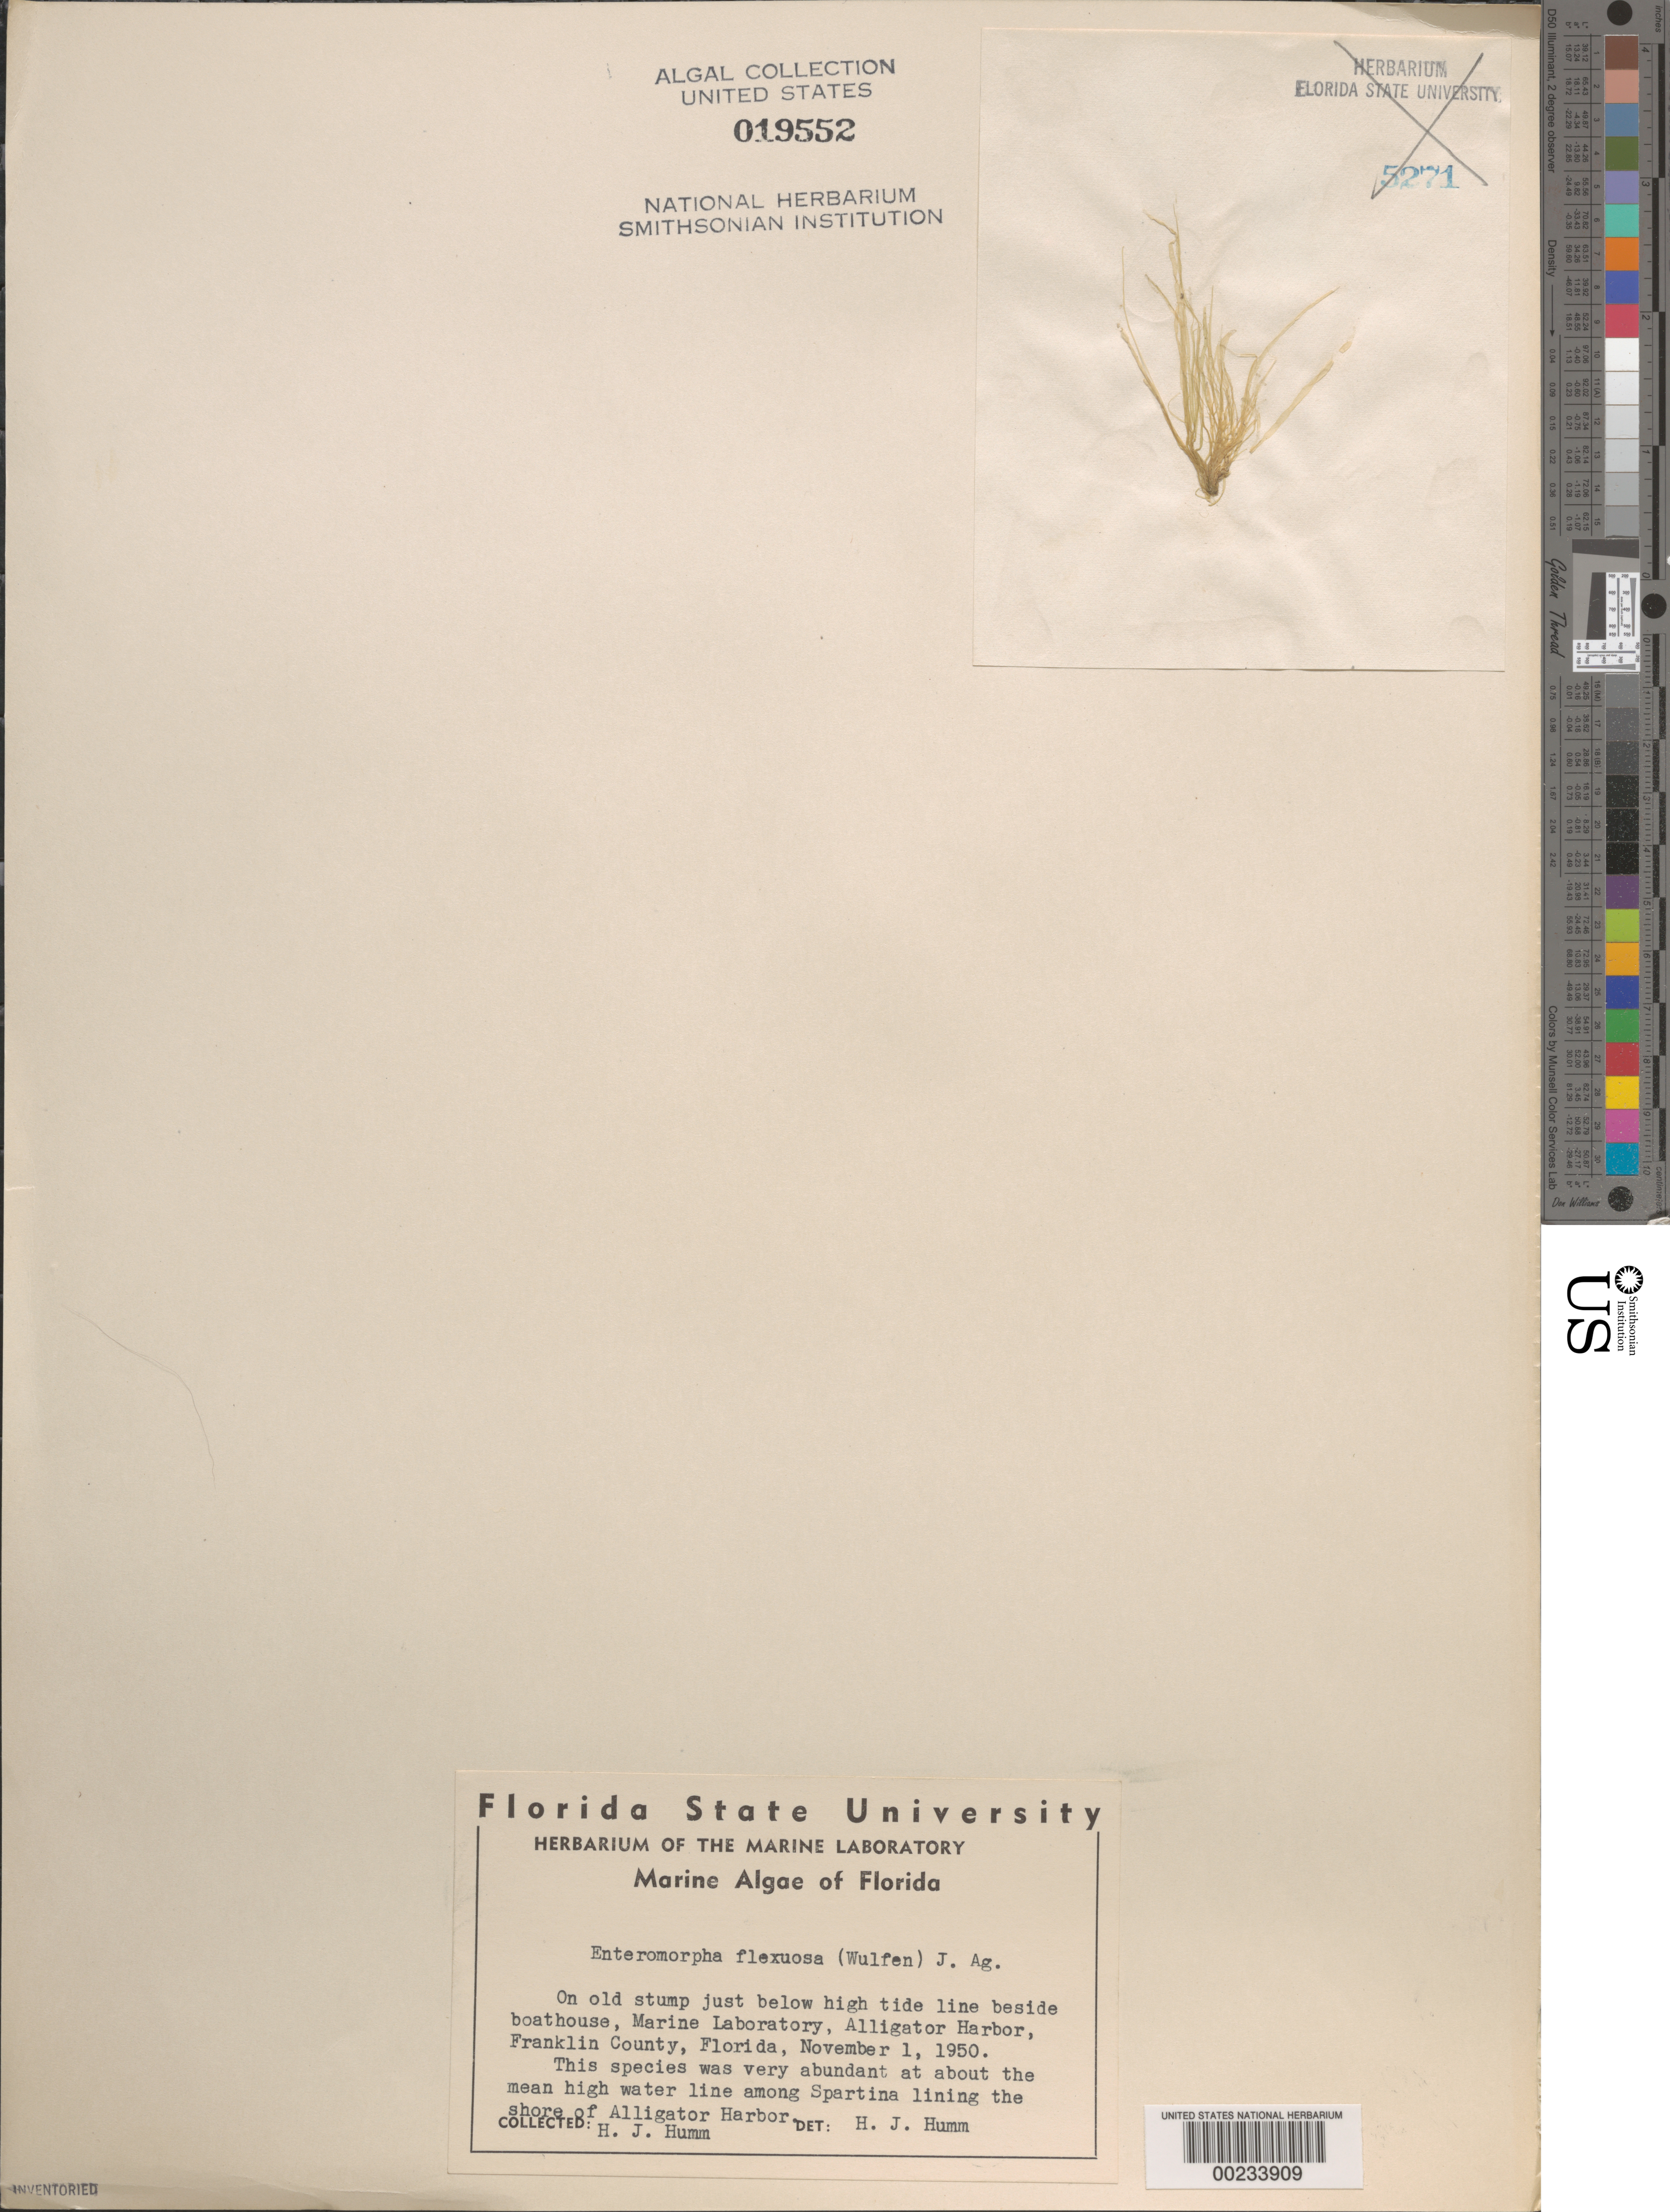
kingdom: Plantae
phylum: Chlorophyta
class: Ulvophyceae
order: Ulvales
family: Ulvaceae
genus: Ulva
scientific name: Ulva flexuosa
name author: Wulfen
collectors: H. J. Humm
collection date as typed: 01 Nov 1950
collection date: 1950-11-01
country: United States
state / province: Florida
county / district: Franklin County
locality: Alligator Harbor near marine laboratory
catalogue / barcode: US 19552